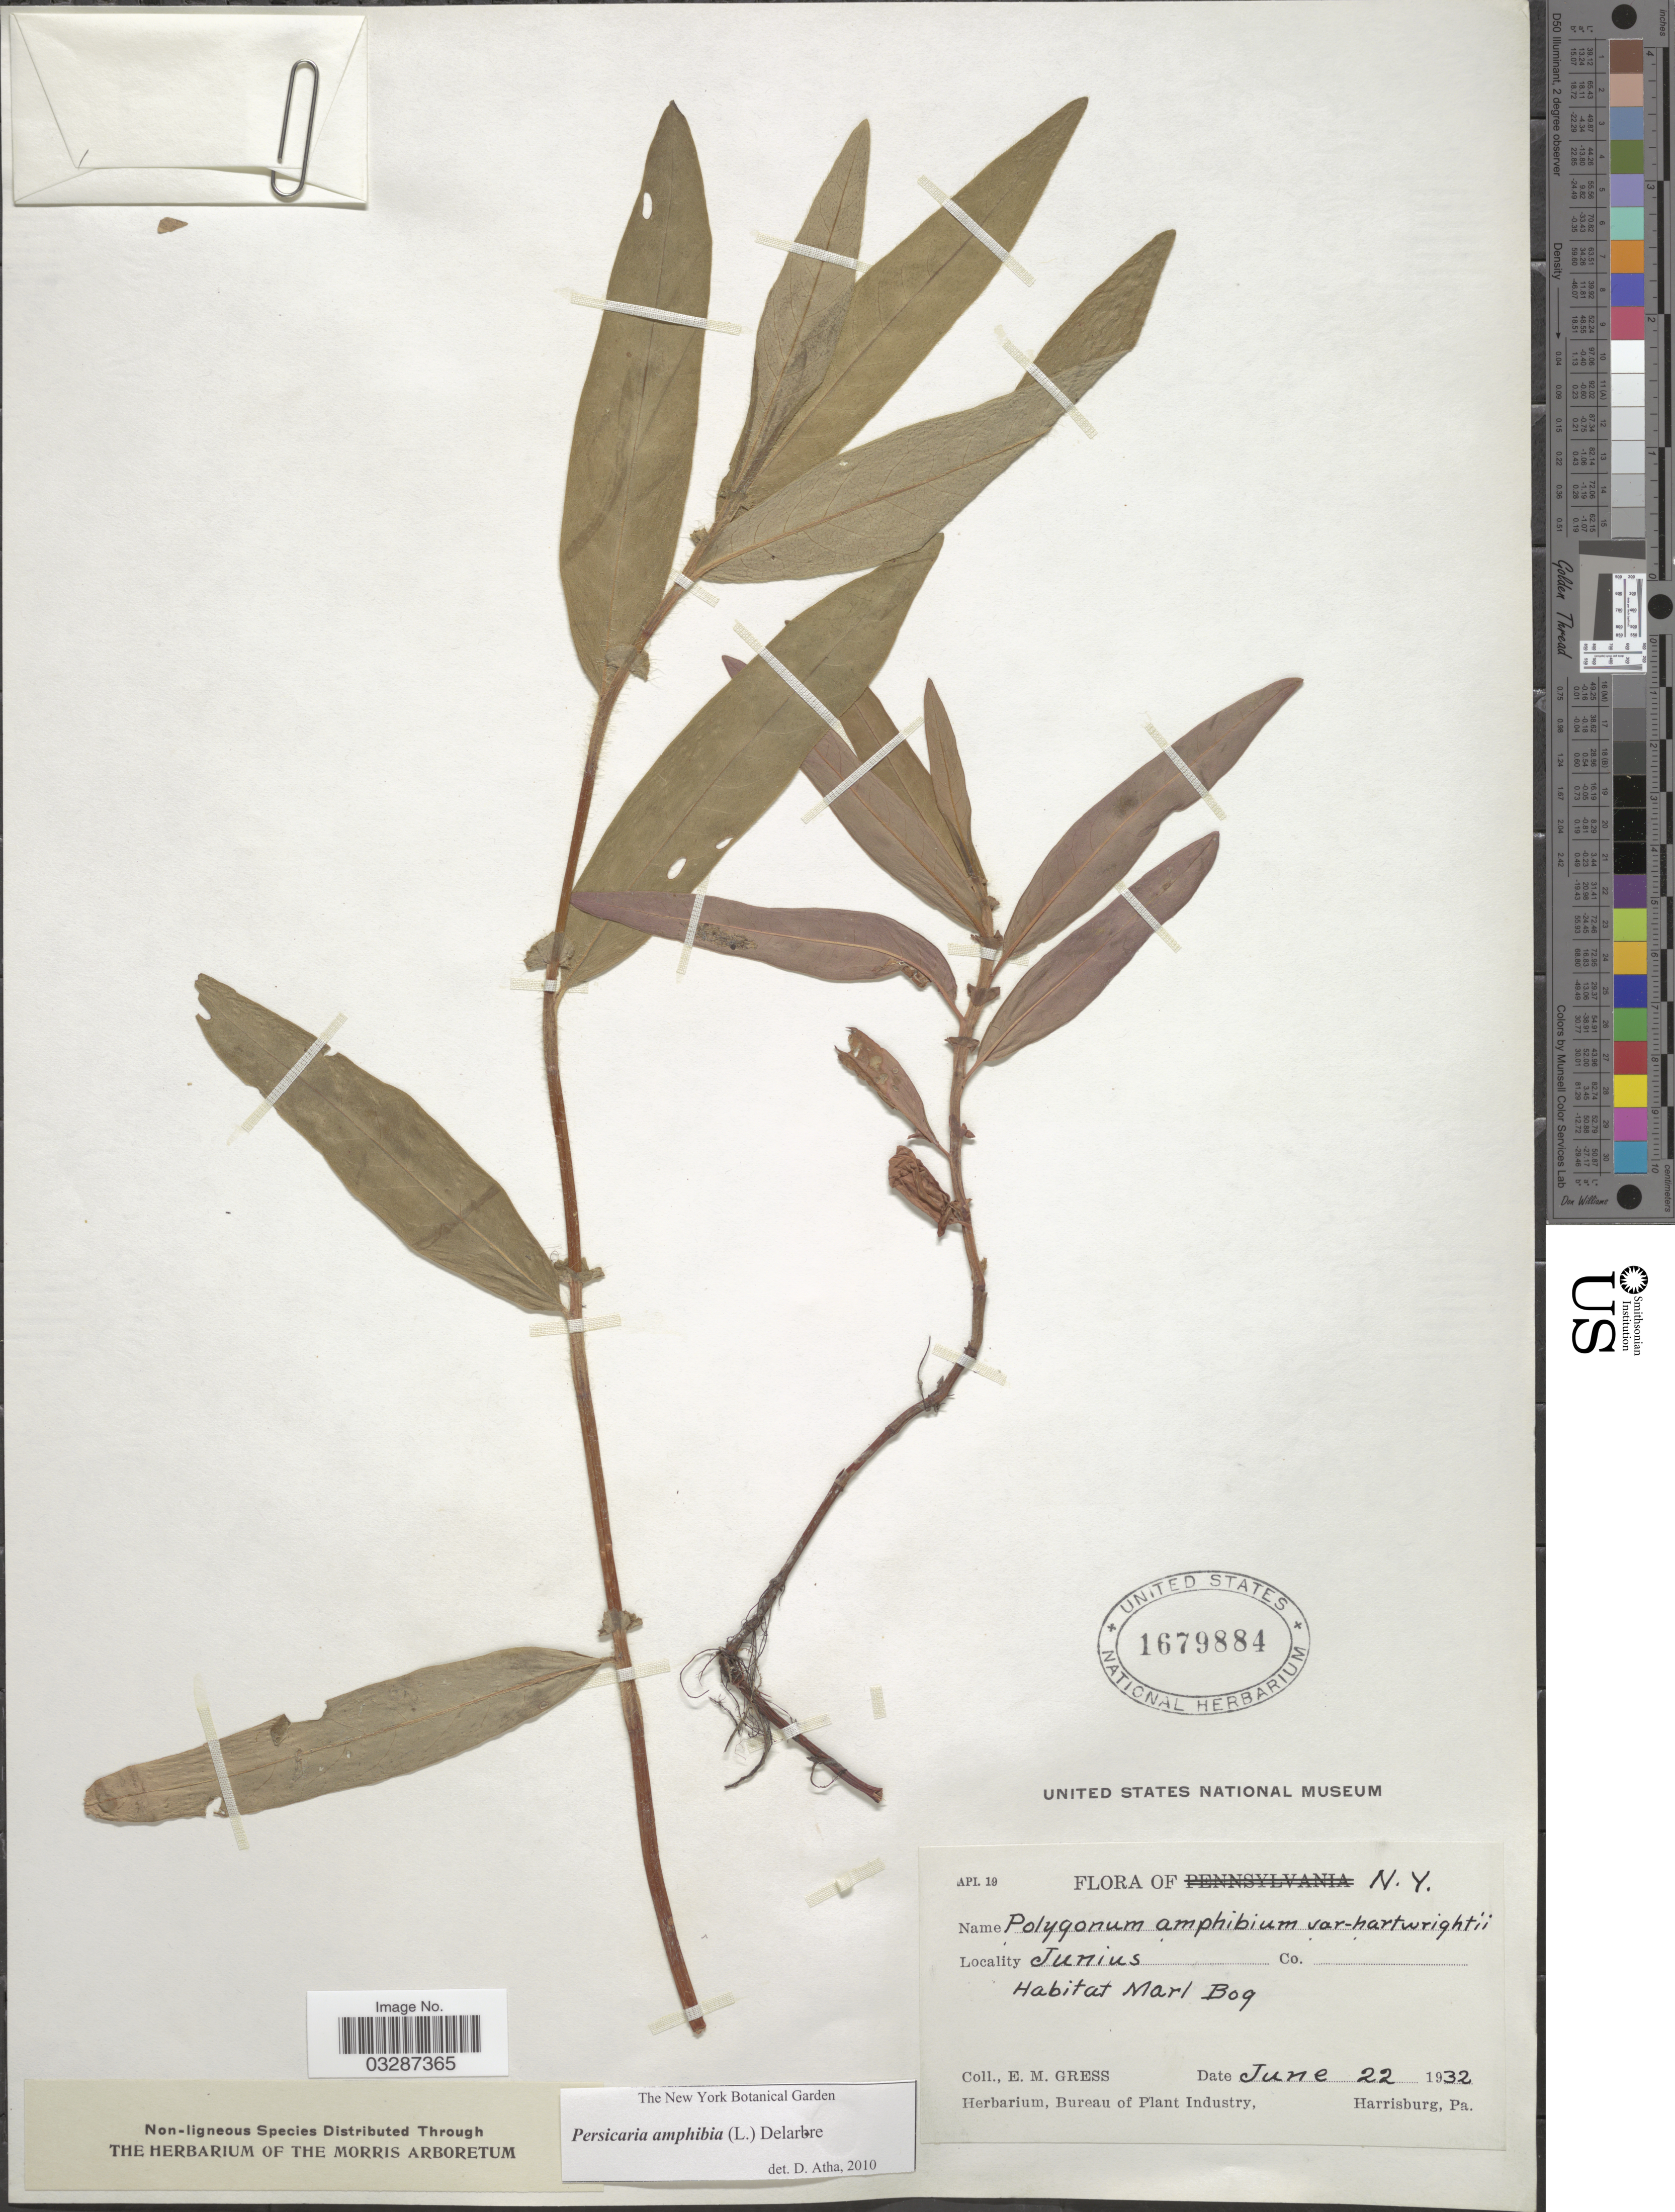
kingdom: Plantae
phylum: Tracheophyta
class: Magnoliopsida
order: Caryophyllales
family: Polygonaceae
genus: Persicaria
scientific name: Persicaria amphibia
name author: (L.) Delarbre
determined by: Atha, D. E.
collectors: E. Gress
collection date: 1932-06-22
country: United States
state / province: New York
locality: Junius. Habitat Marl Bog.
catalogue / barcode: US 1679884